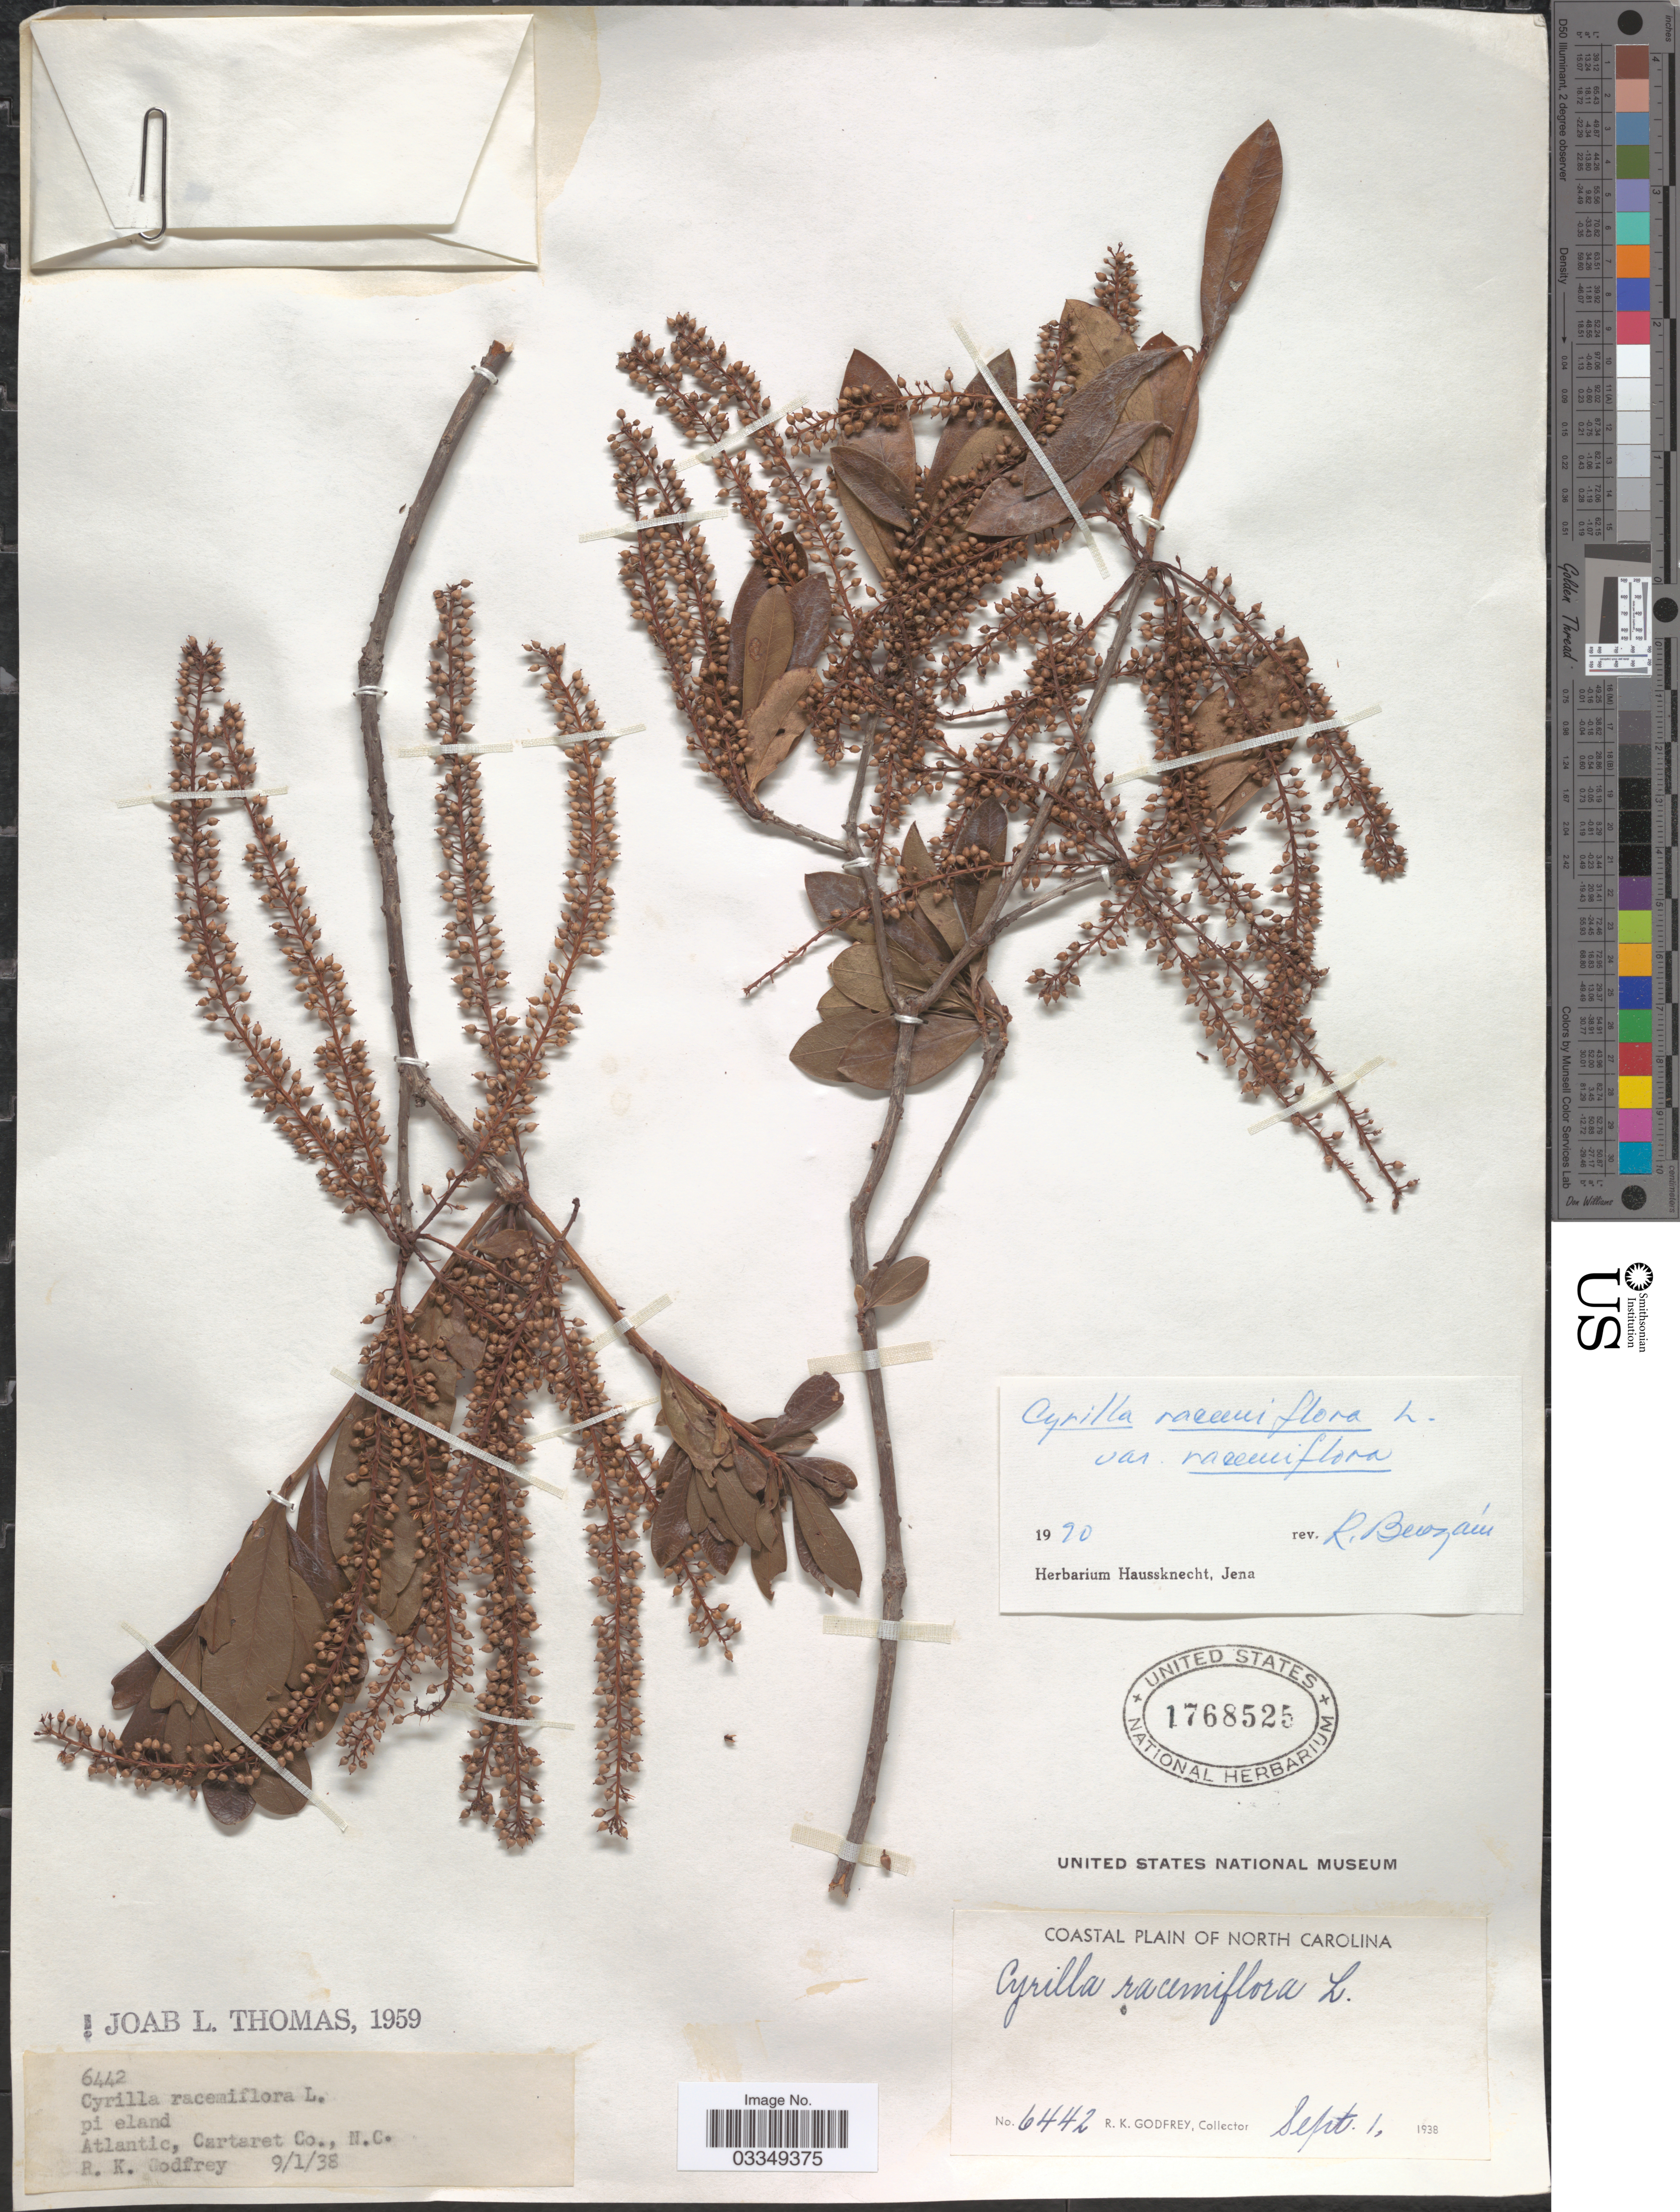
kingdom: Plantae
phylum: Tracheophyta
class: Magnoliopsida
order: Ericales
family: Cyrillaceae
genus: Cyrilla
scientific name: Cyrilla racemiflora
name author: L.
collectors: R. K. Godfrey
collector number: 6442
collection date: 1938-09-01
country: United States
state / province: North Carolina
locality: Coastal Plain of North Carolina. Atlantic, Cartaret Co.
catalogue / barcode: US 1768525